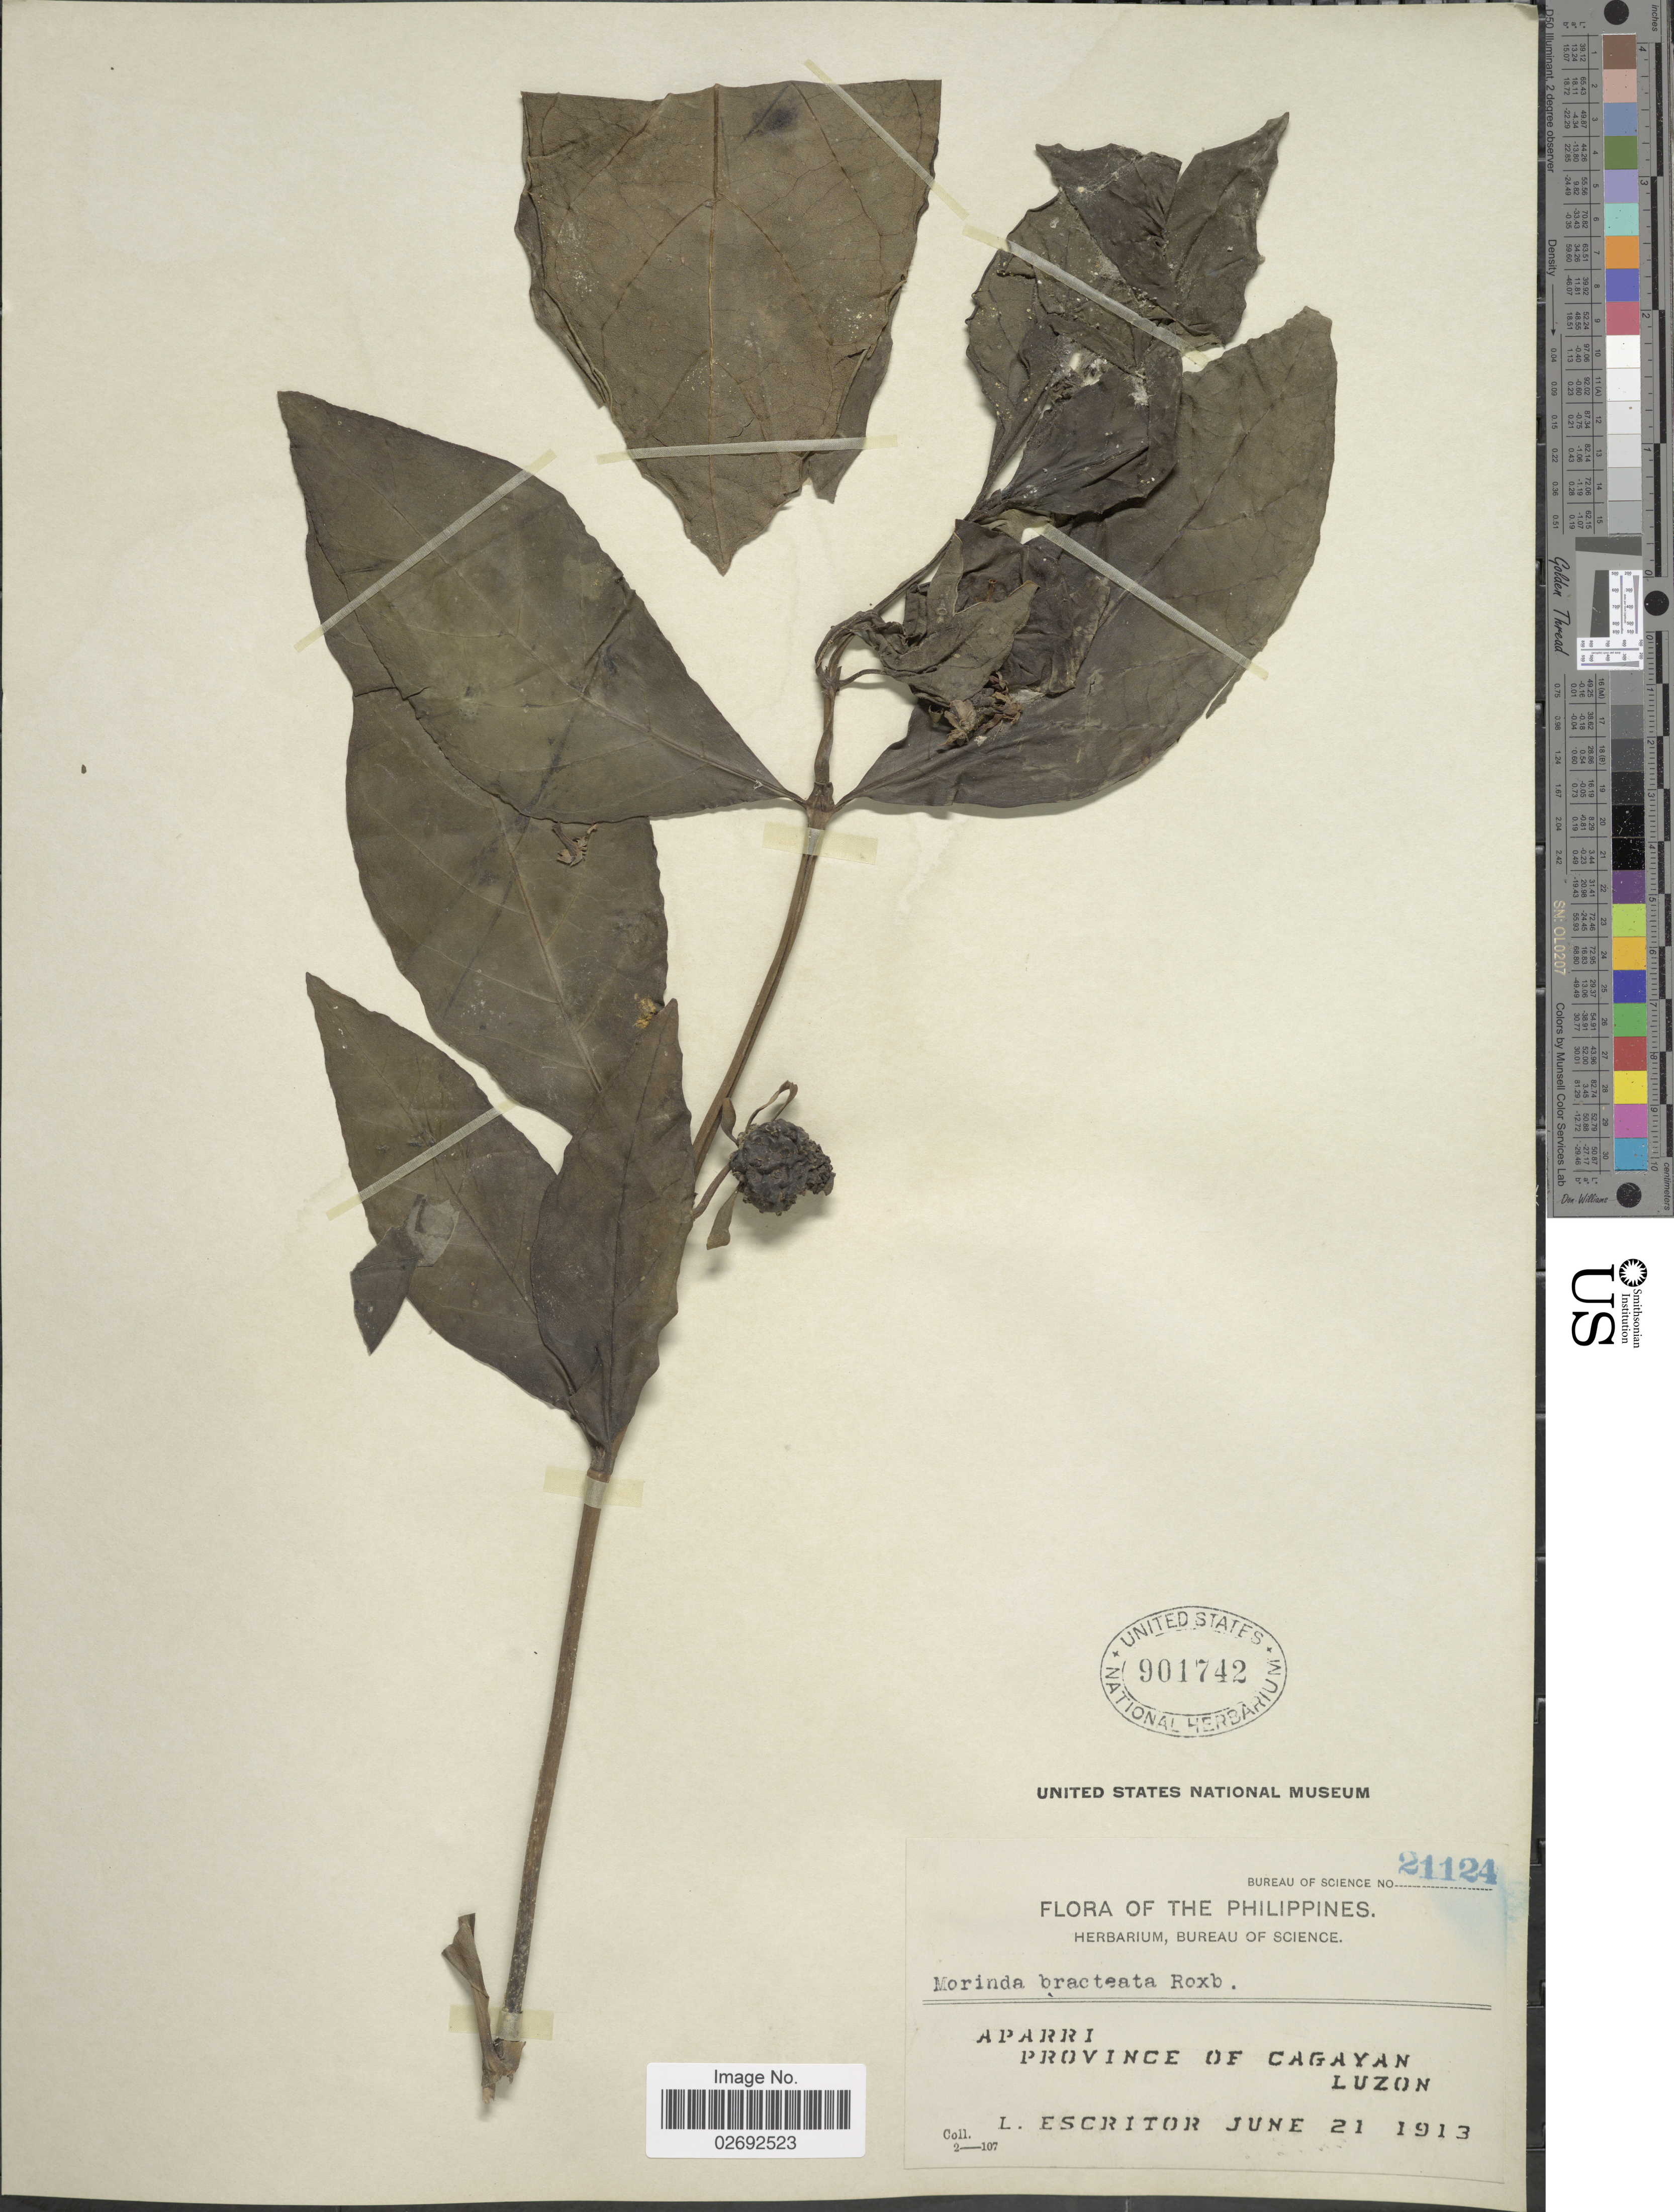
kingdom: Plantae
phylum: Tracheophyta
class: Magnoliopsida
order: Gentianales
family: Rubiaceae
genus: Morinda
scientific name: Morinda bracteata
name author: Roxb.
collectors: L. Escritor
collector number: Bureau of Science 21124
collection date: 1913-06-21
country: Philippines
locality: Province of Cagayan, Luzon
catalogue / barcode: US 901742